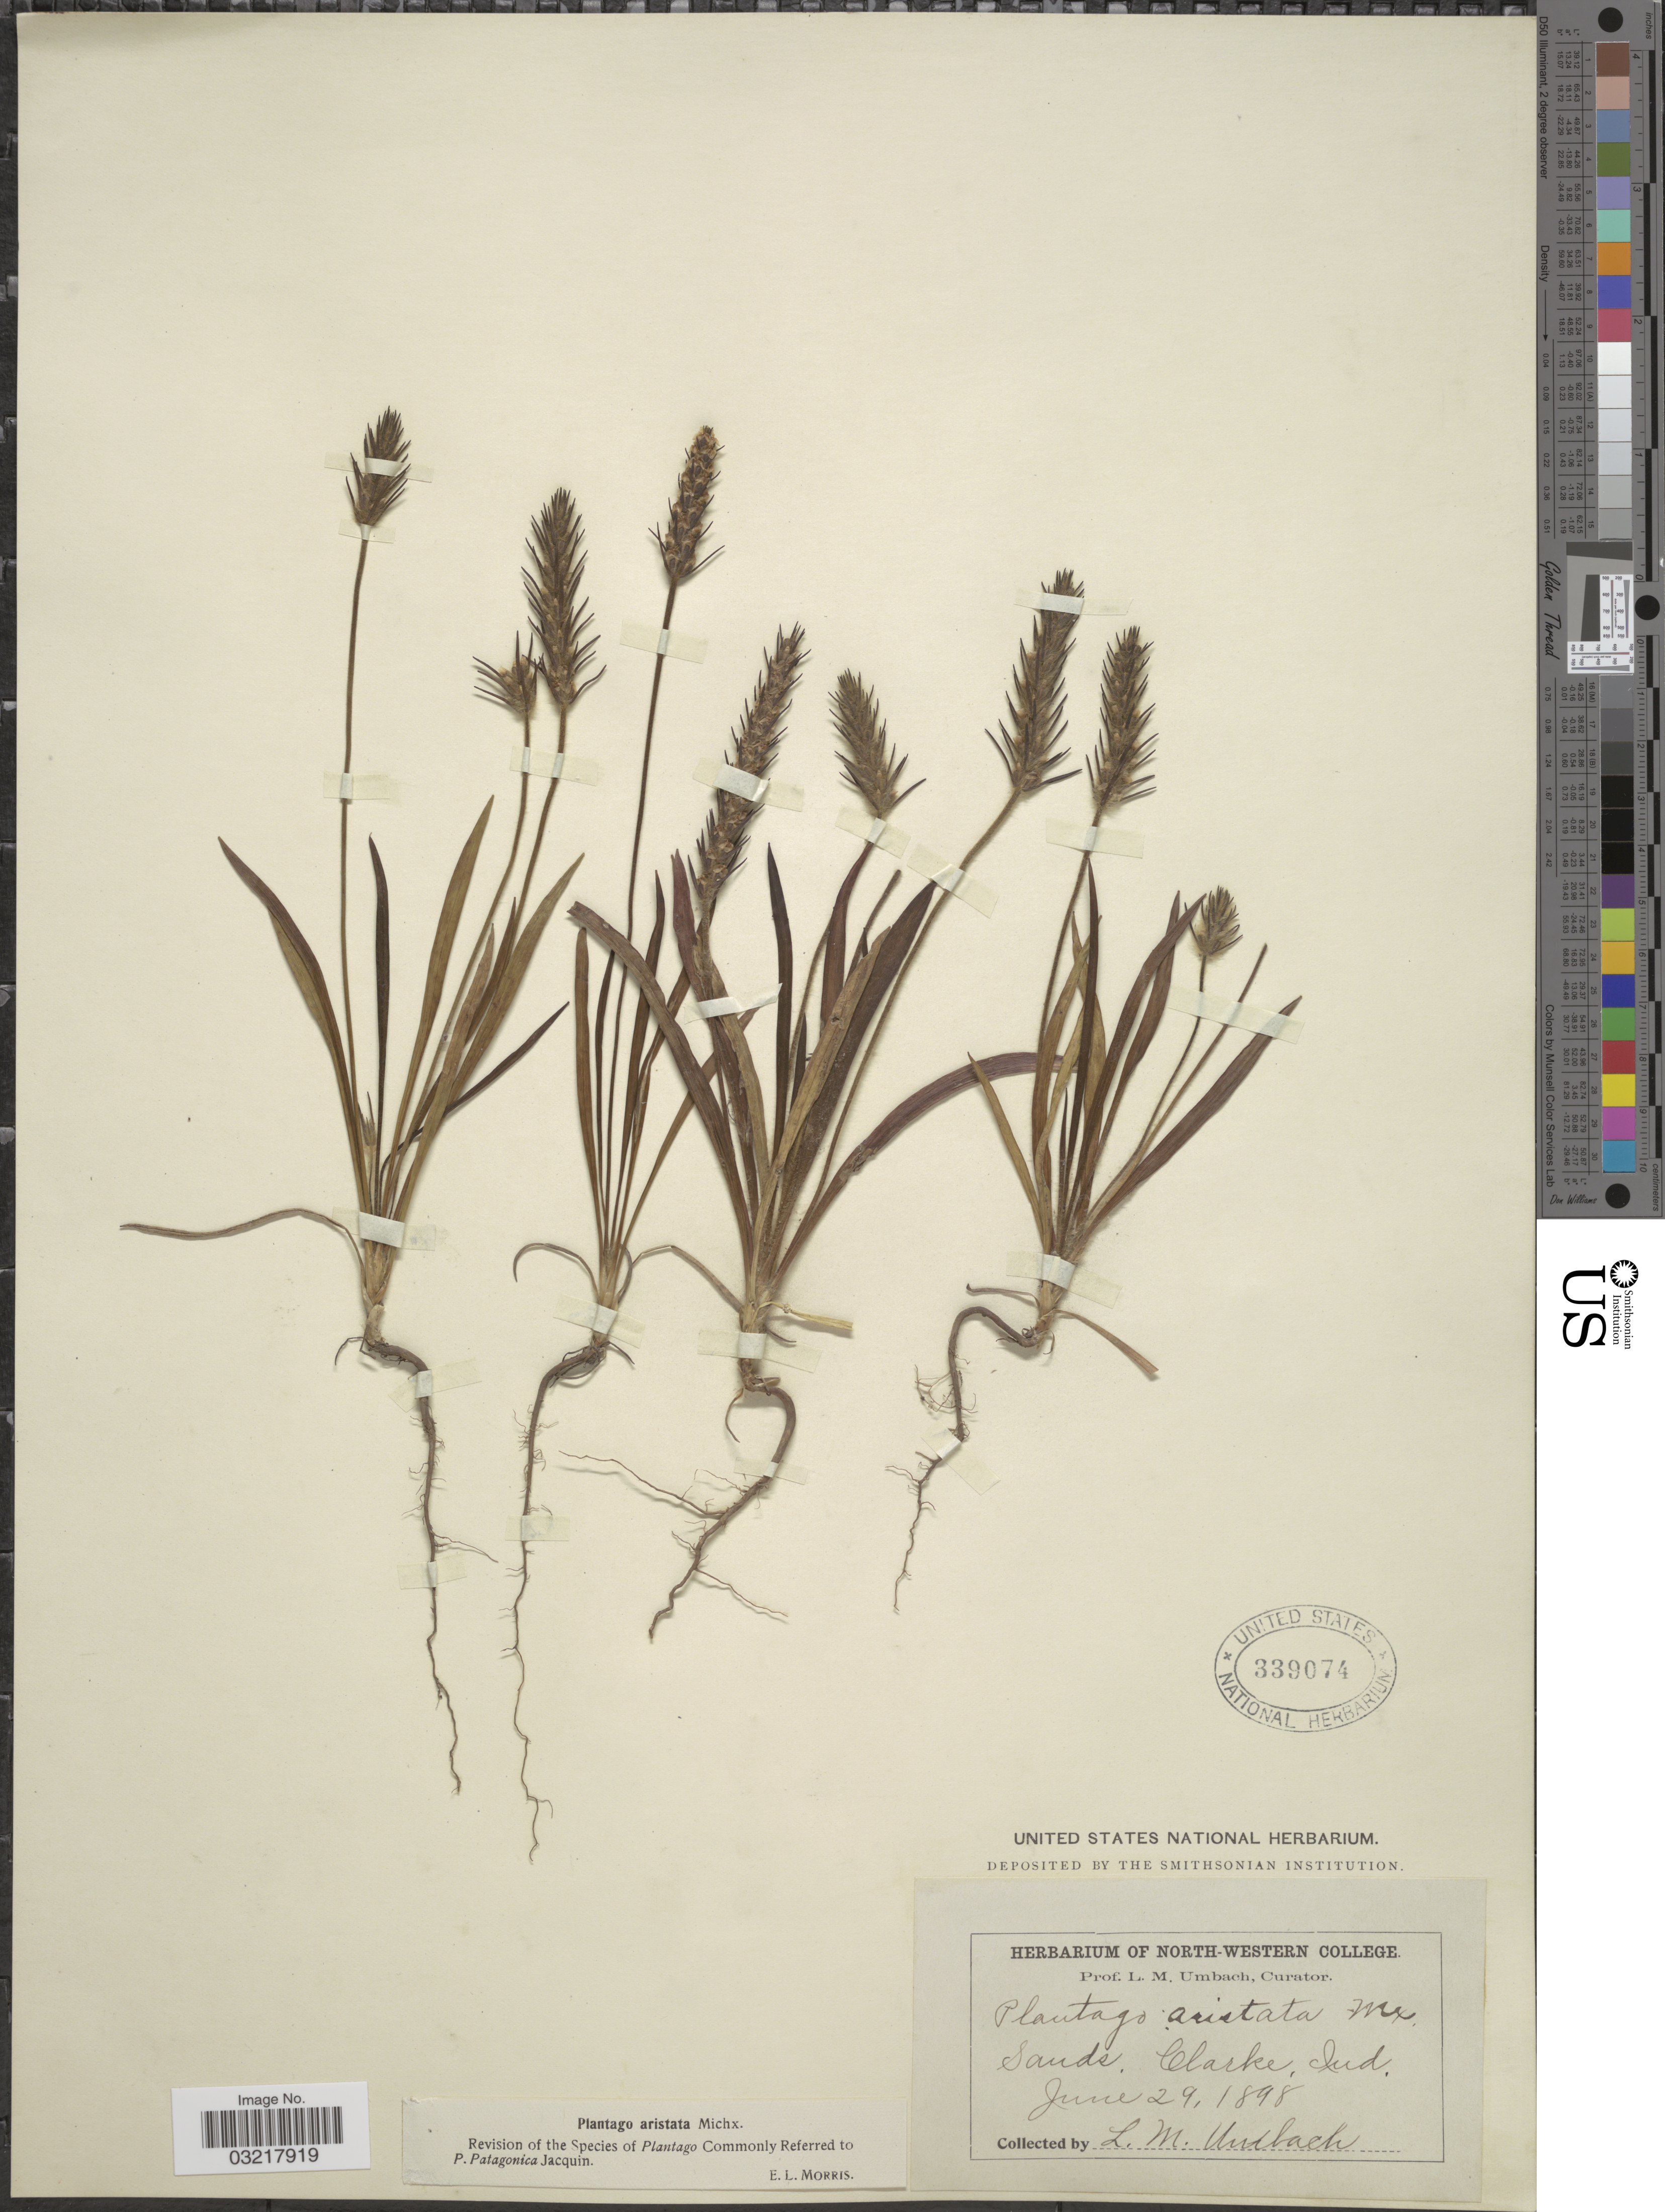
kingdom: Plantae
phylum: Tracheophyta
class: Magnoliopsida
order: Lamiales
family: Plantaginaceae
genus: Plantago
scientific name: Plantago aristata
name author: Michx.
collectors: L. M. Umbach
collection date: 1898-06-29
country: United States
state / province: Indiana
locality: Clarke, Ind.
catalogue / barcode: US 339074